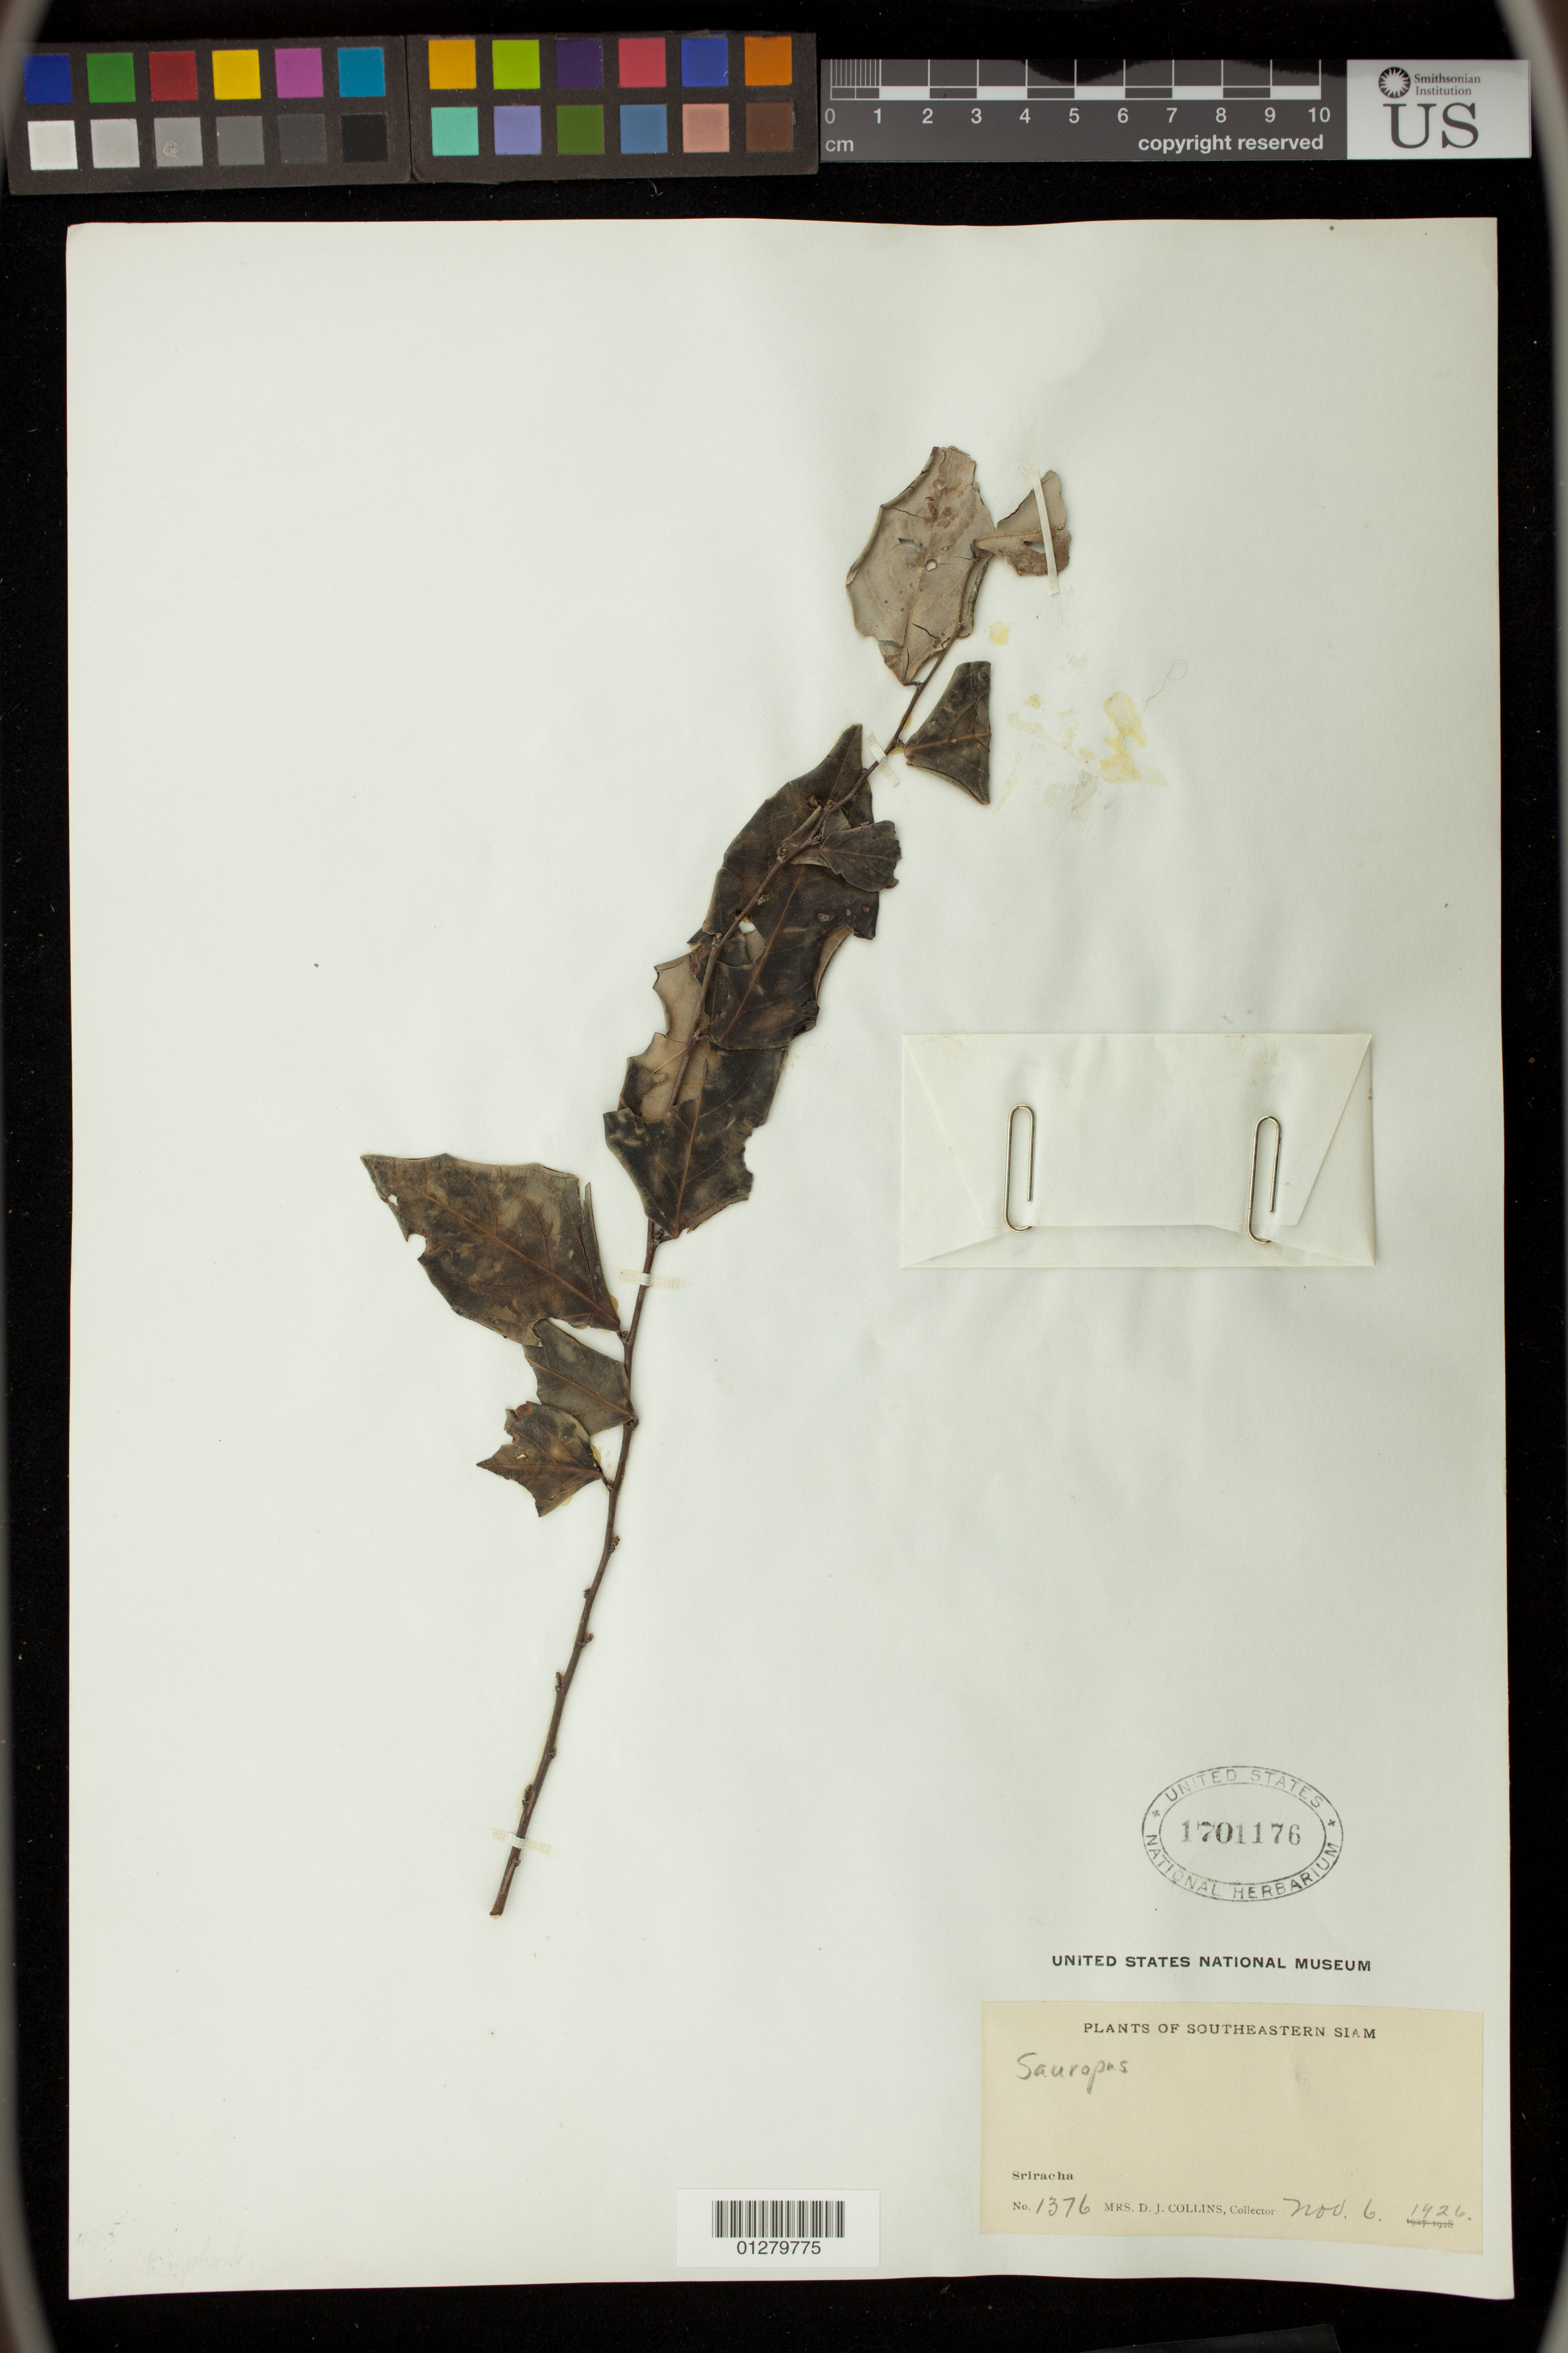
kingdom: Plantae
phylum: Tracheophyta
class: Magnoliopsida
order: Malpighiales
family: Phyllanthaceae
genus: Sauropus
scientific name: Sauropus sp.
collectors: Mrs. D. J. Collins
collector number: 1376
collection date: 1926-11-06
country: Thailand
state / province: Chon Buri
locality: Sriracha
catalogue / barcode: US 1701176